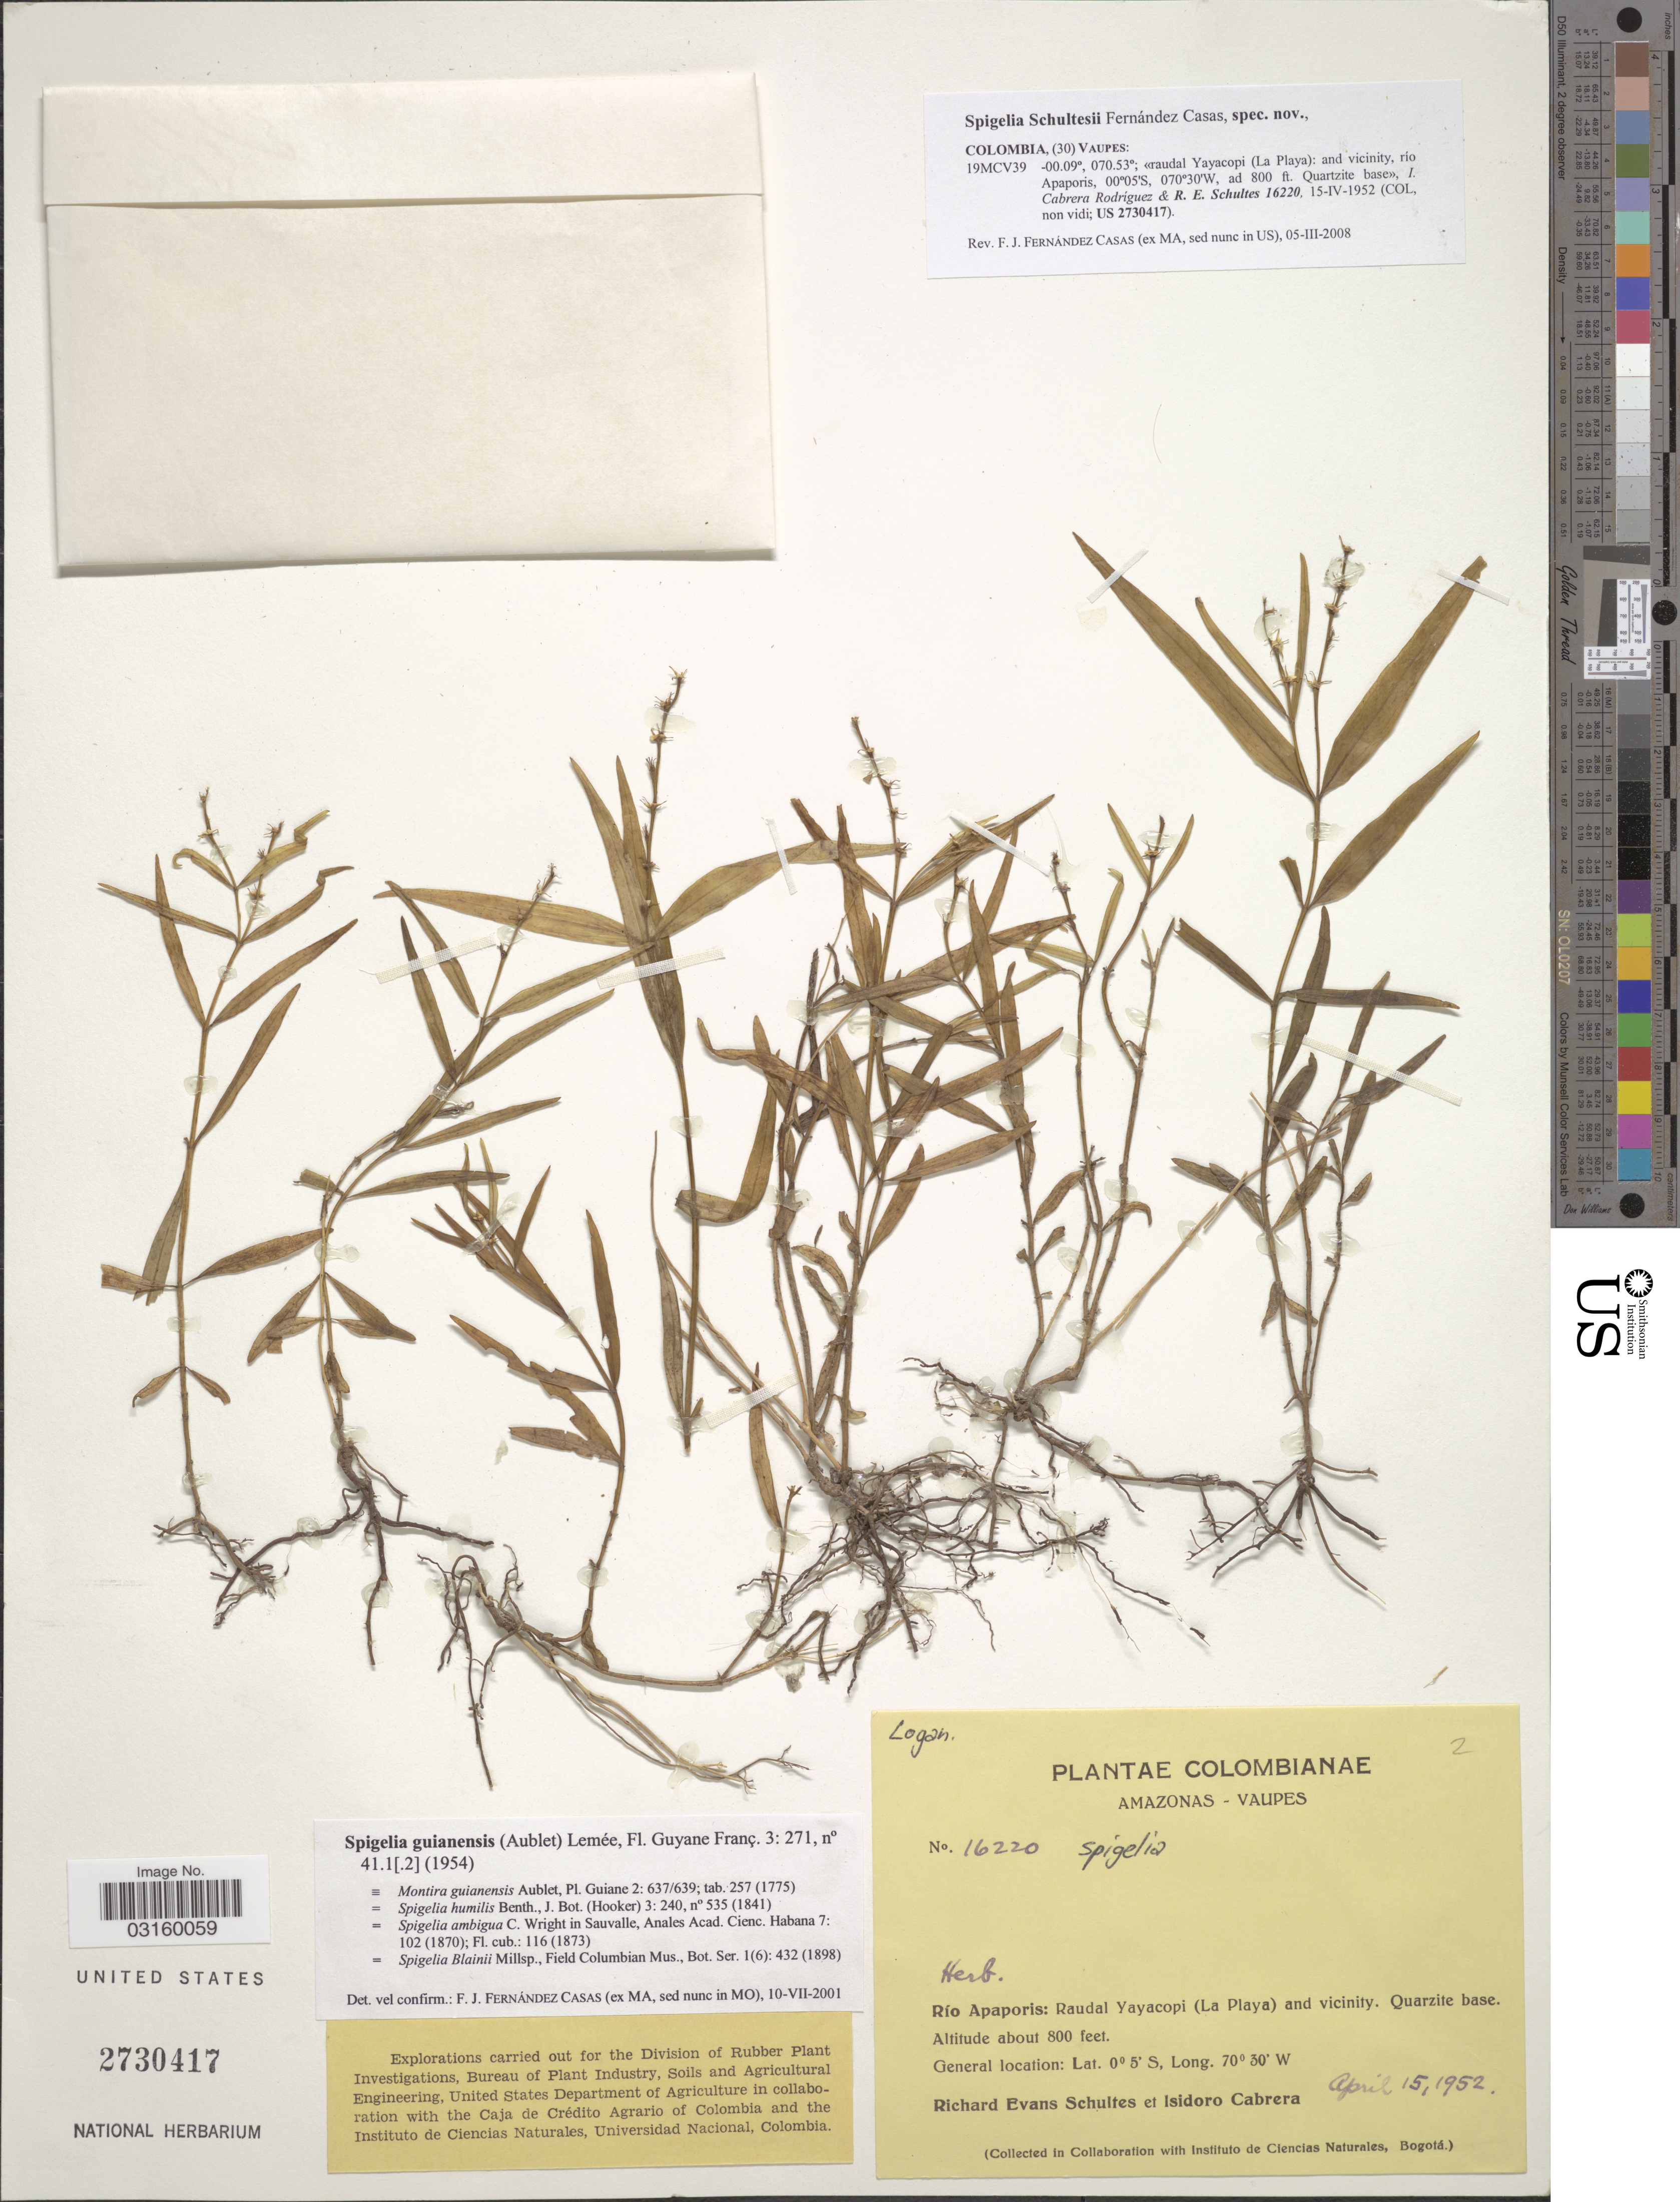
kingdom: Plantae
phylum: Tracheophyta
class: Magnoliopsida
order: Gentianales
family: Loganiaceae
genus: Spigelia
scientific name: Spigelia guianensis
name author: (Aubl.) Lemée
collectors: R. E. Schultes & I. Cabrera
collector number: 16220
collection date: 1952-04-15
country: Colombia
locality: Amazonas - Vaupes, Río Apaporis: Raudal Yayacopi (La Playa) and vicinity. Quarzite base.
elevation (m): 244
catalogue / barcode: US 2730417